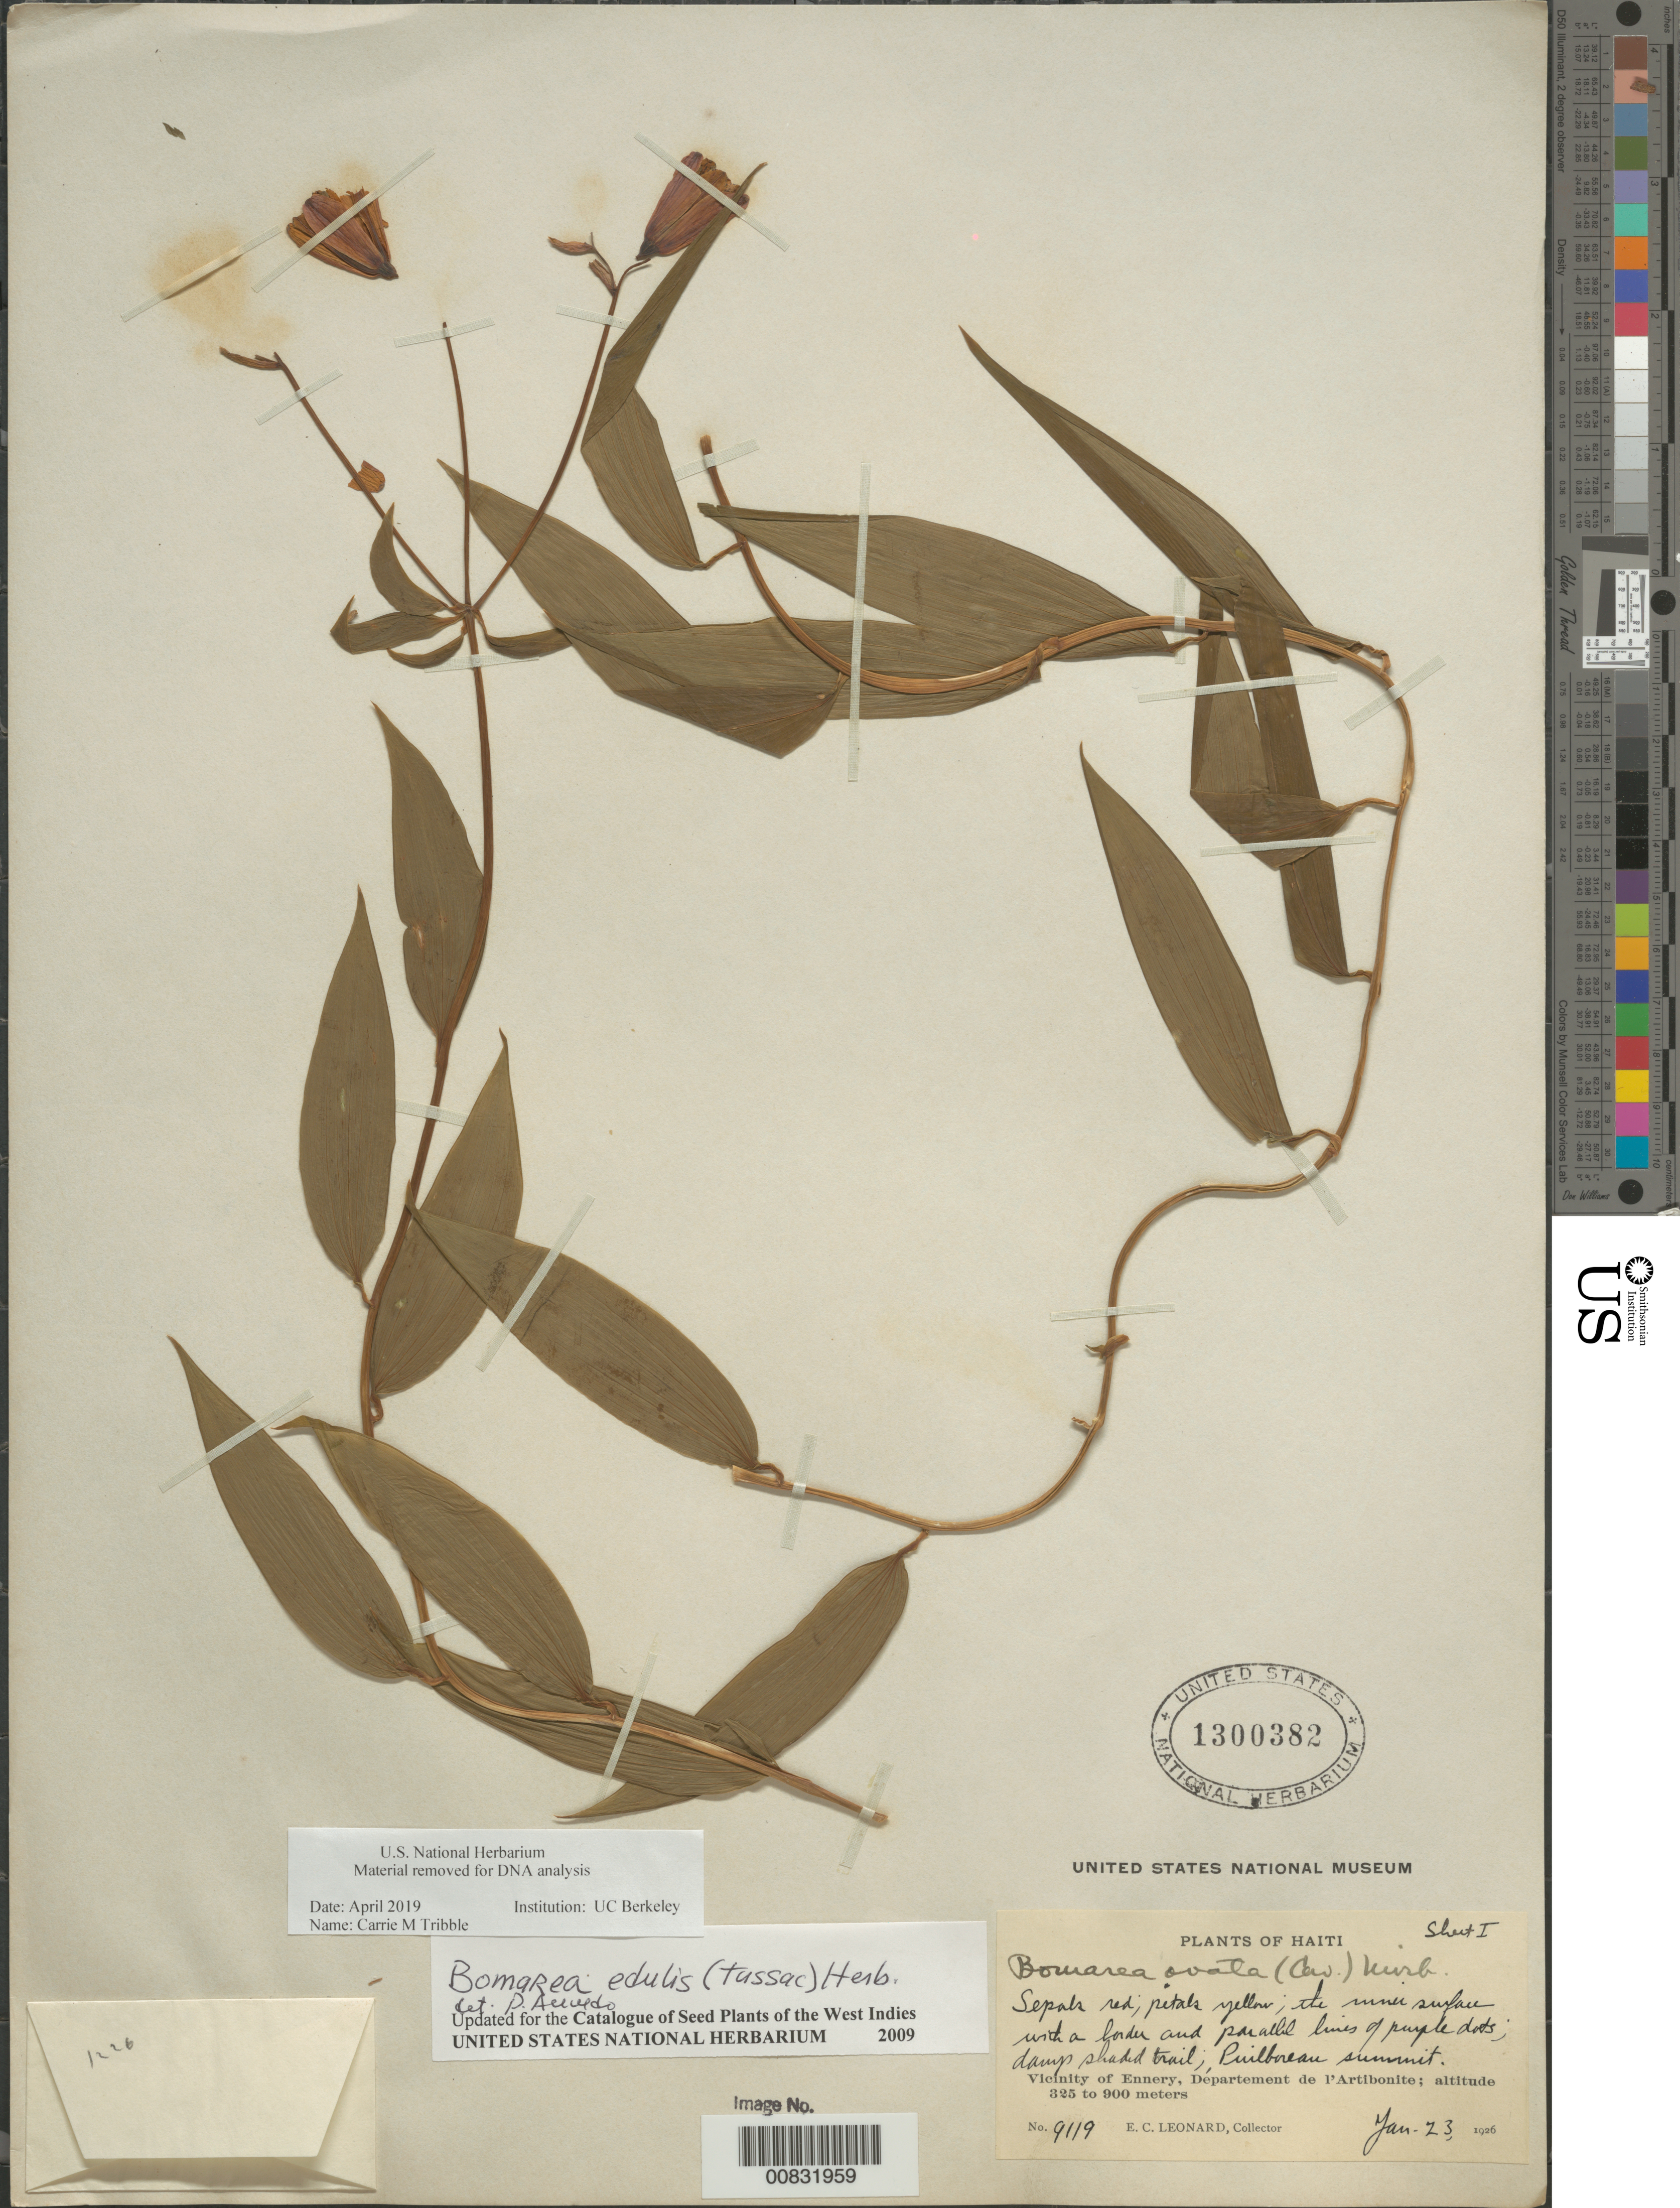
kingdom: Plantae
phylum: Tracheophyta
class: Liliopsida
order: Liliales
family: Alstroemeriaceae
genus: Bomarea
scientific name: Bomarea edulis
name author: (Tussac) Herb.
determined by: Acevedo-Rodríguez, P., (BOT), Smithsonian Institution - National Museum of Natural History (UNITED STATES)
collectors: E. C. Leonard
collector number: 9119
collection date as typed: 23 Jan 1926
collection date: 1926-01-23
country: Haiti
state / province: Artibonite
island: Hispaniola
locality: Vicinity of Ennery, Puilboreau summit.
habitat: Damp shaded trail.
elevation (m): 325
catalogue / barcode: US 1300382